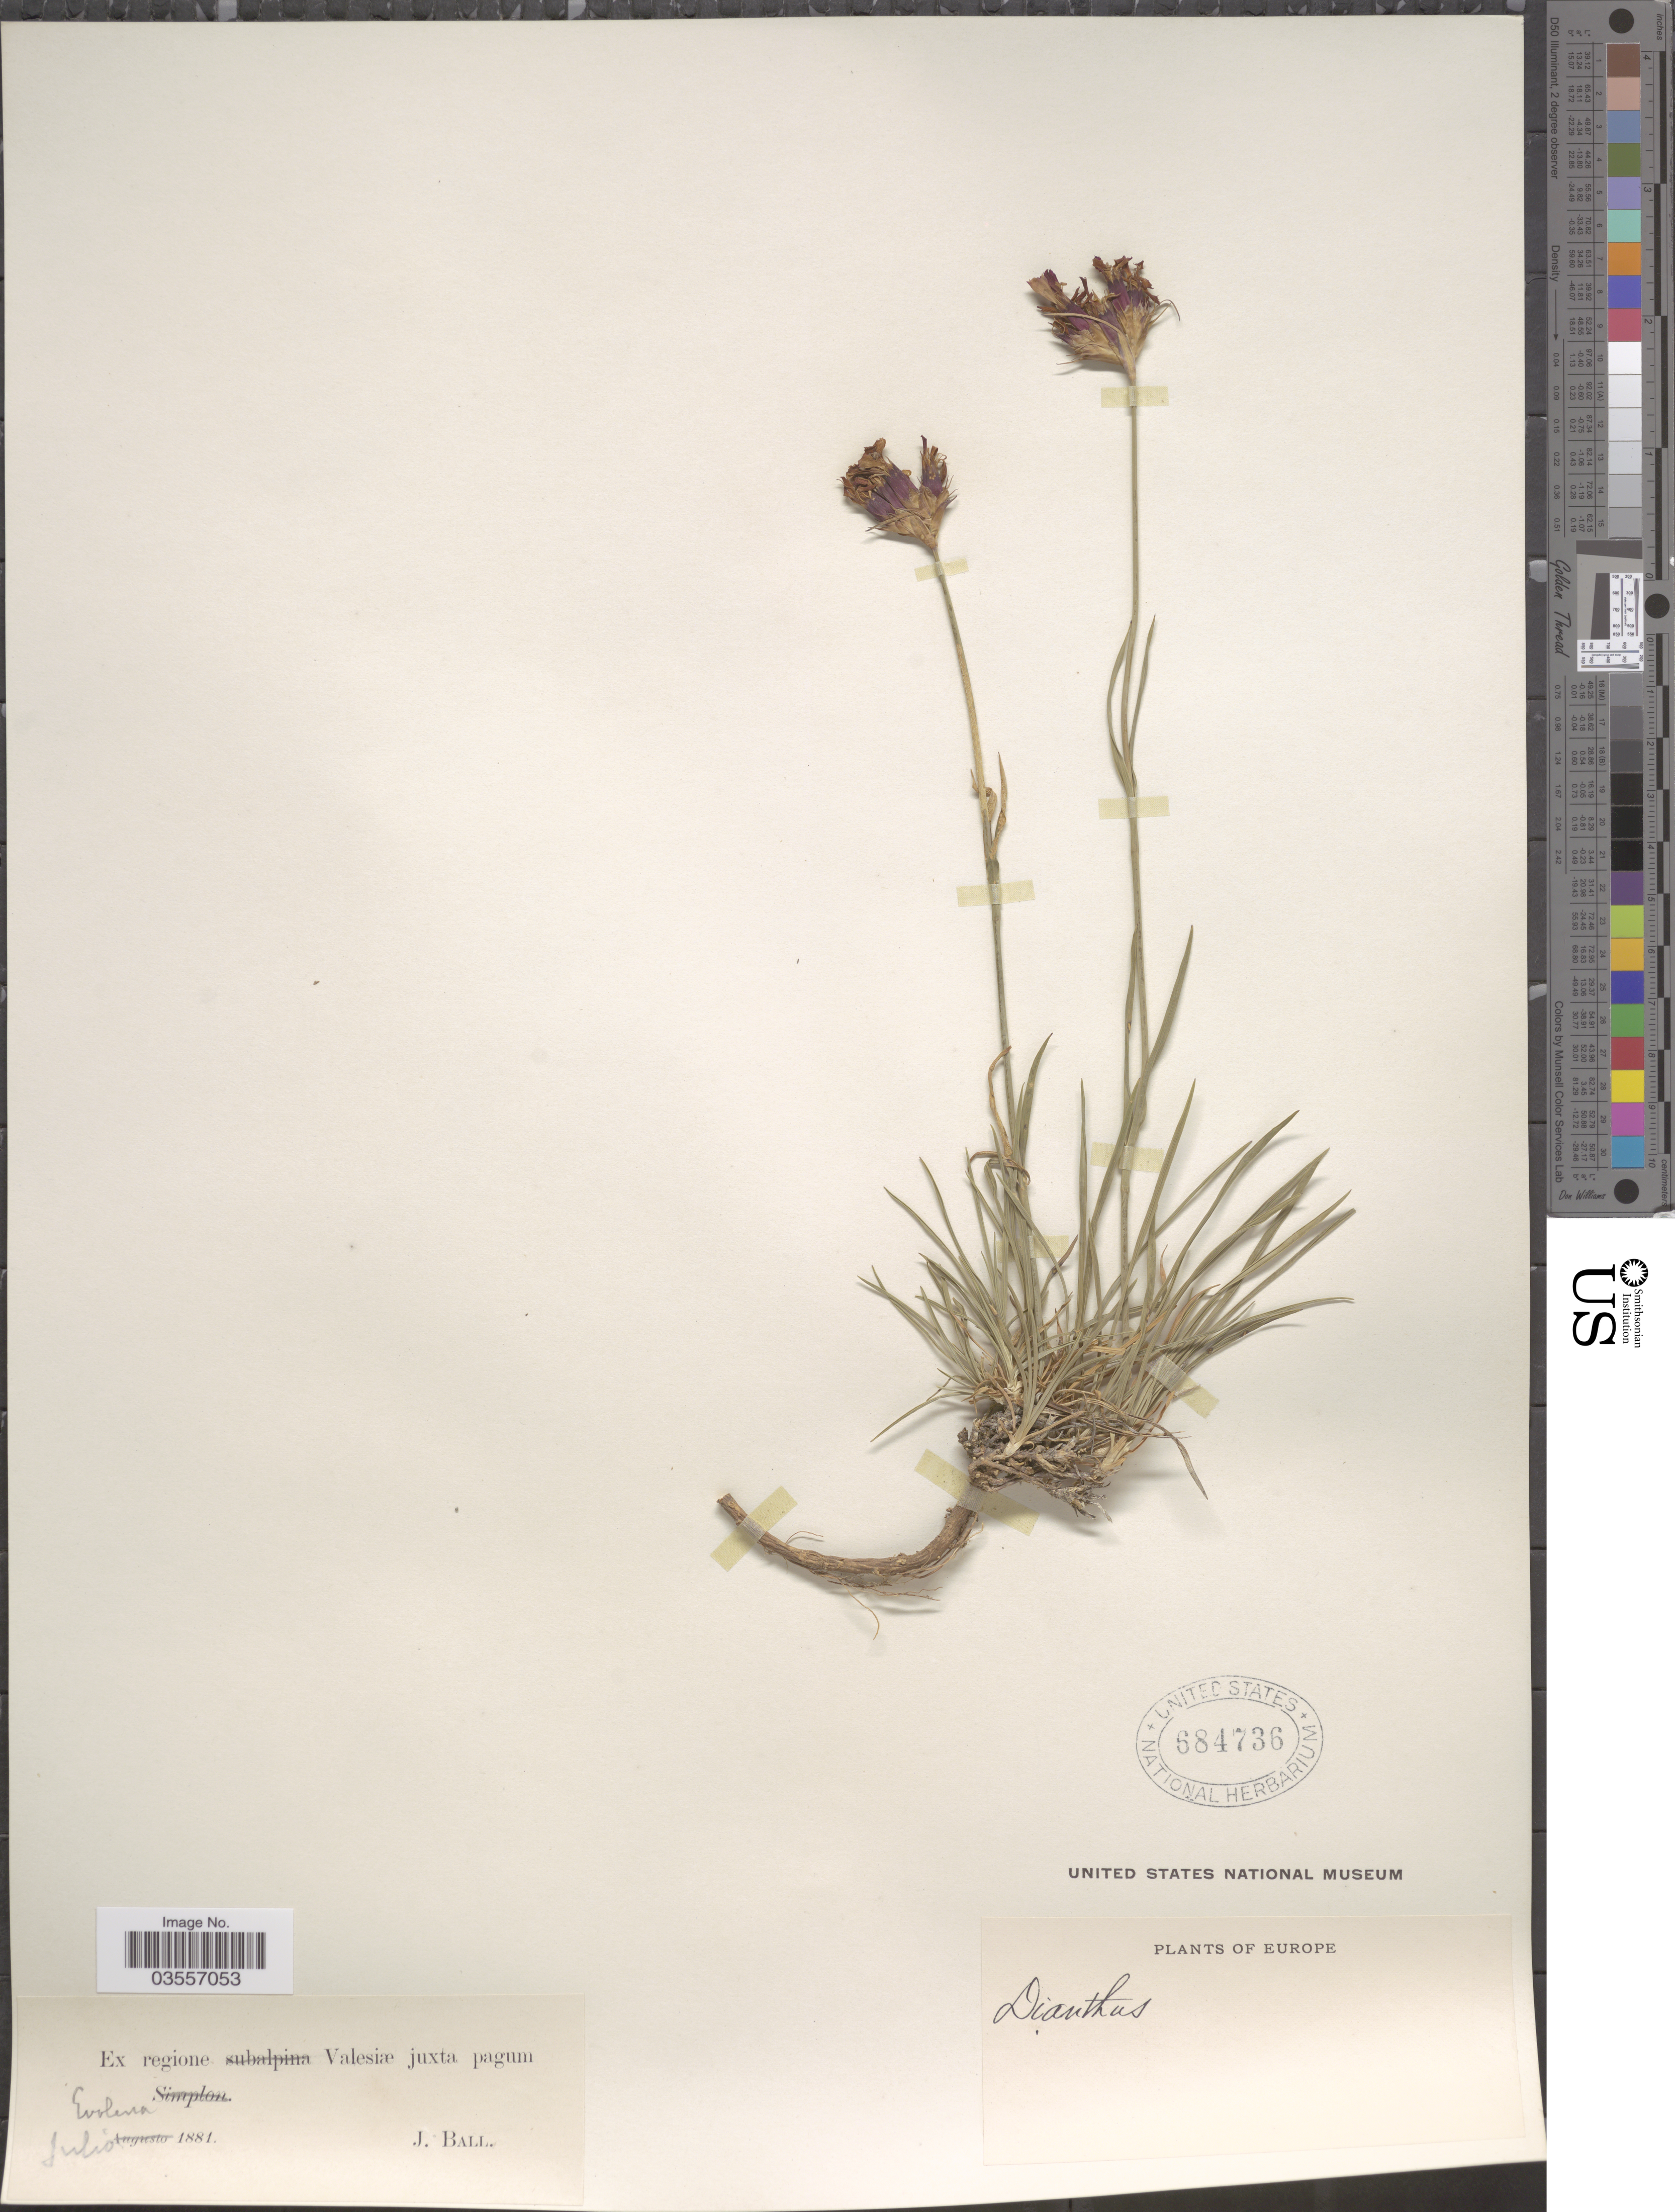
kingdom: Plantae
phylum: Tracheophyta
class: Magnoliopsida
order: Caryophyllales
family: Caryophyllaceae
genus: Dianthus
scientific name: Dianthus sp.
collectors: J. Ball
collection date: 1881-07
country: Switzerland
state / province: Valais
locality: Ex regione alpibus Valesiae juxta pagum Evolena.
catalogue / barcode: US 684736